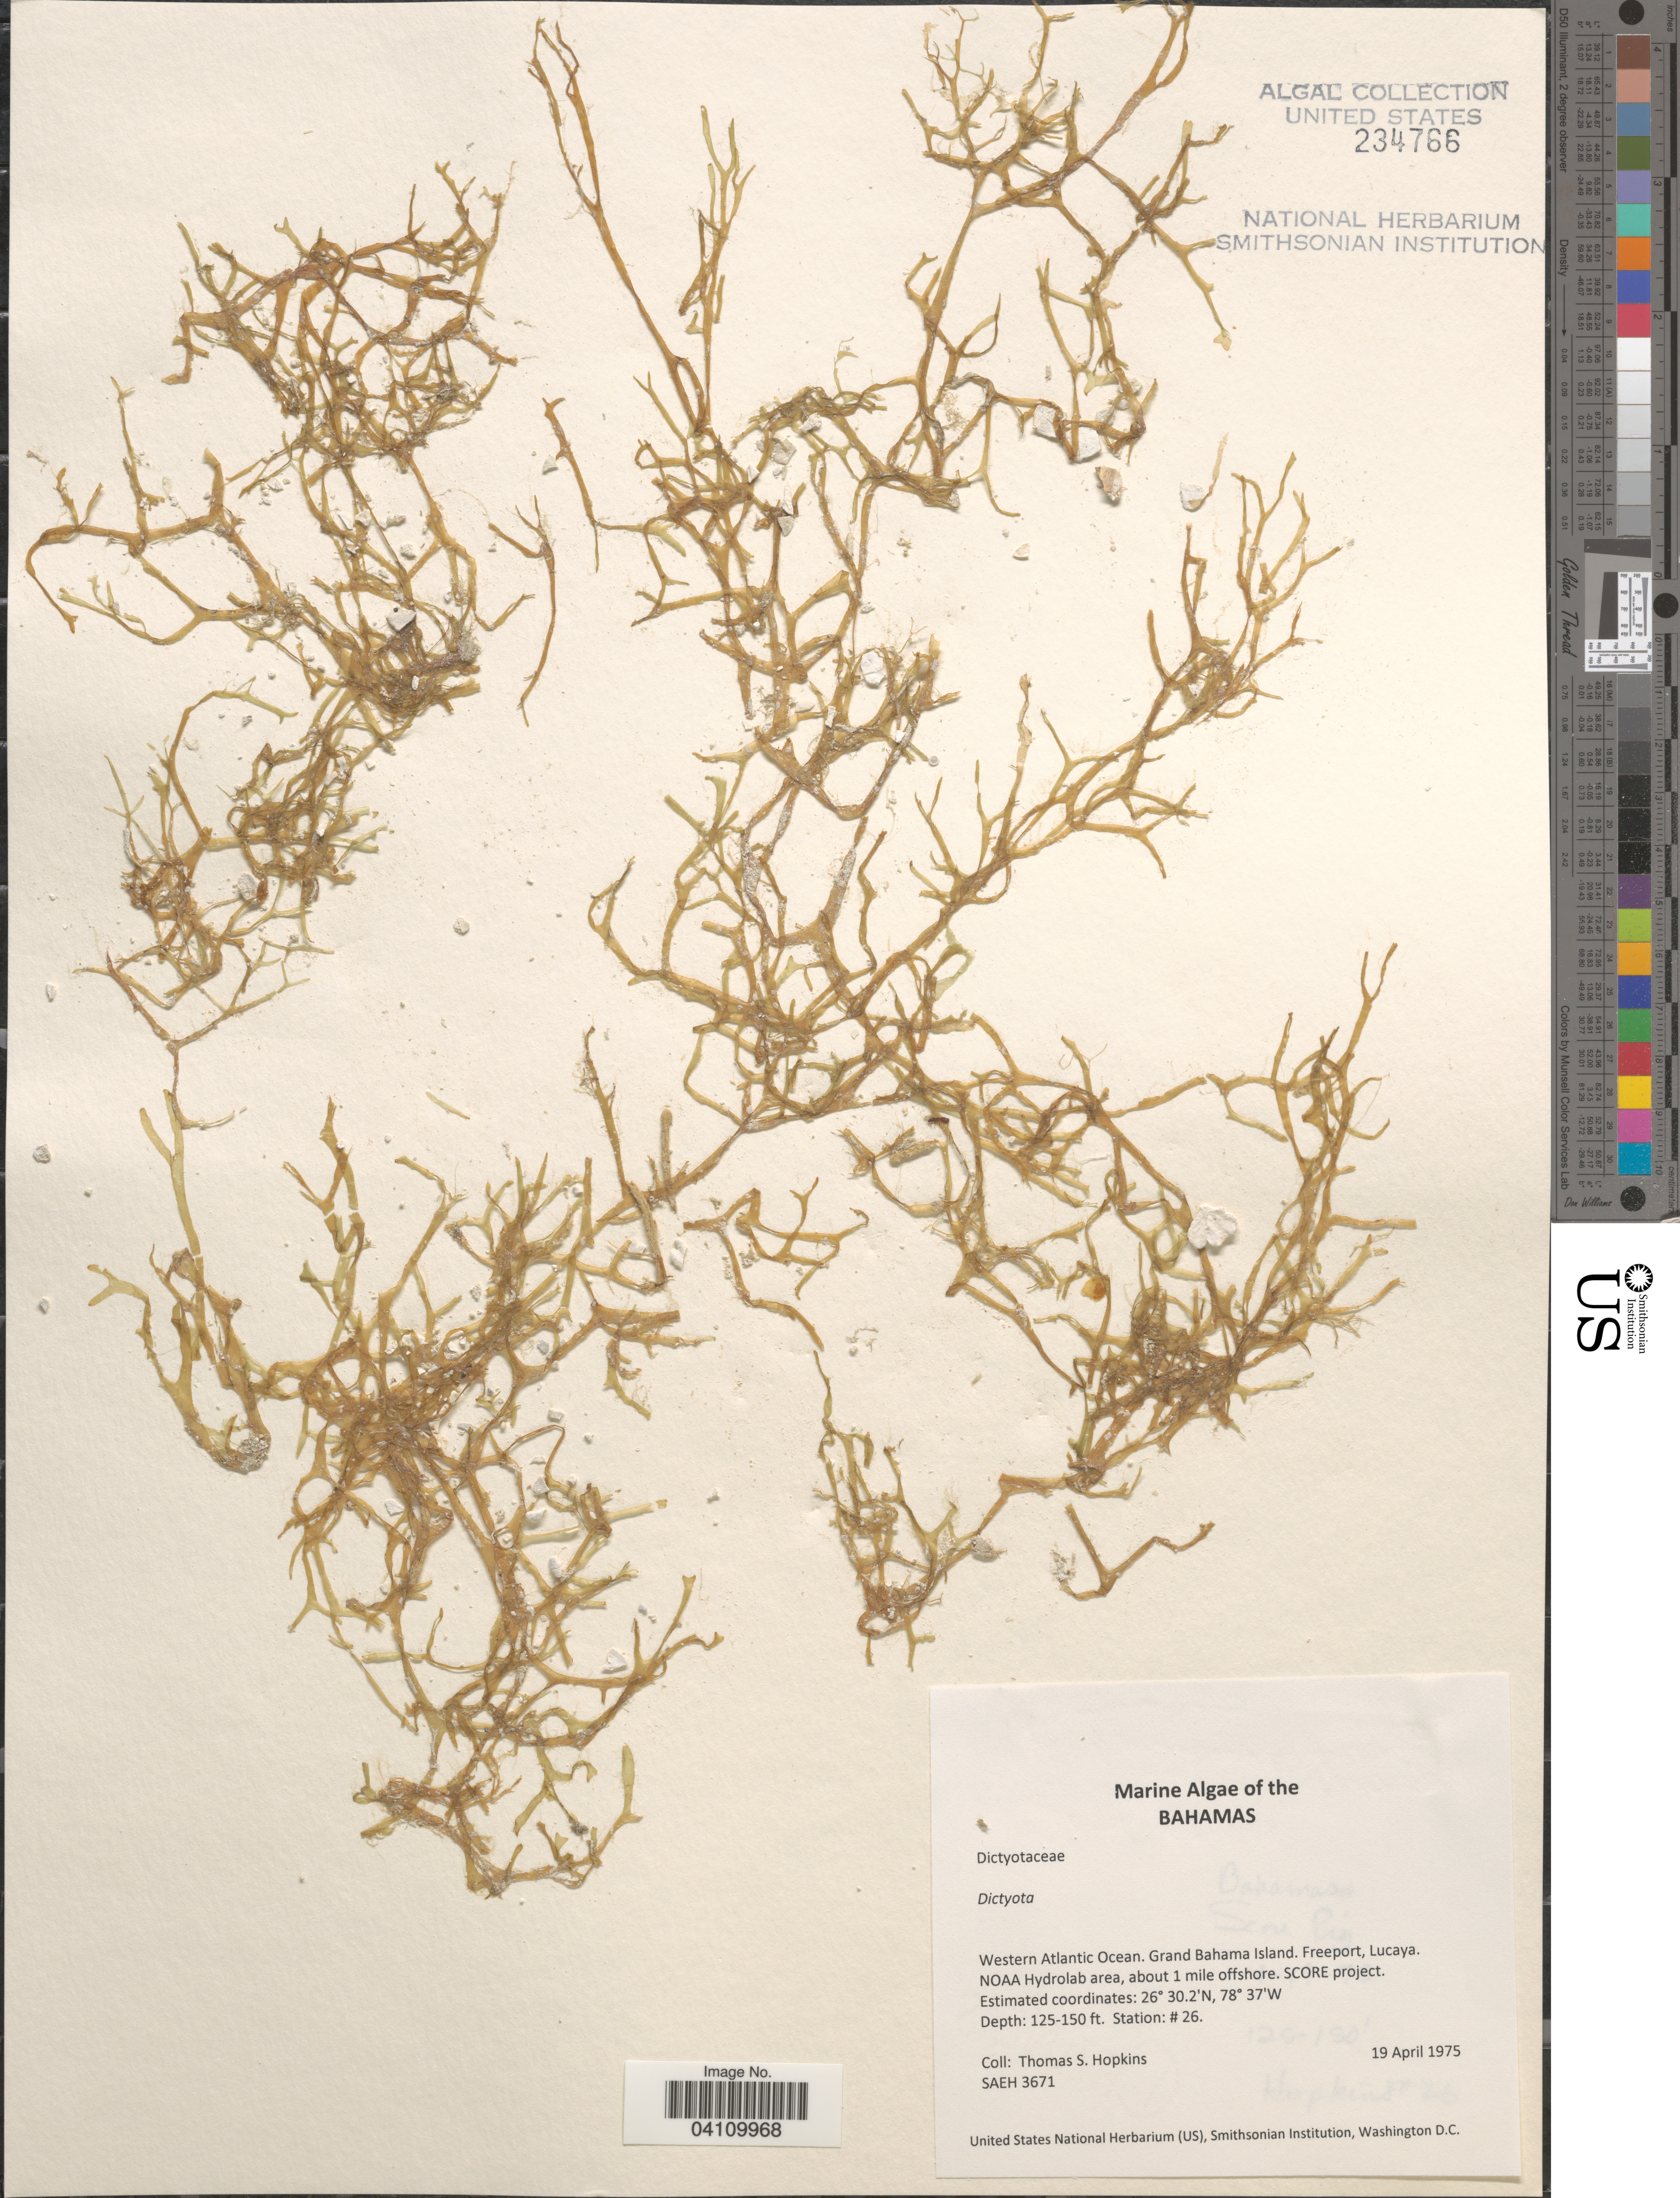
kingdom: Chromista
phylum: Ochrophyta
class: Phaeophyceae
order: Dictyotales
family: Dictyotaceae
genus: Dictyota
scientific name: Dictyota sp.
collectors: T. Hopkins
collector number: SAEH 3671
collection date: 1975-04-19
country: Bahamas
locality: Western Atlantic Ocean. Grand Bahama Island. Freeport, Lucaya. NOAA Hydrolab area, about 1 mile offshore. SCORE project. Station: # 26.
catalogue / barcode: US 234766